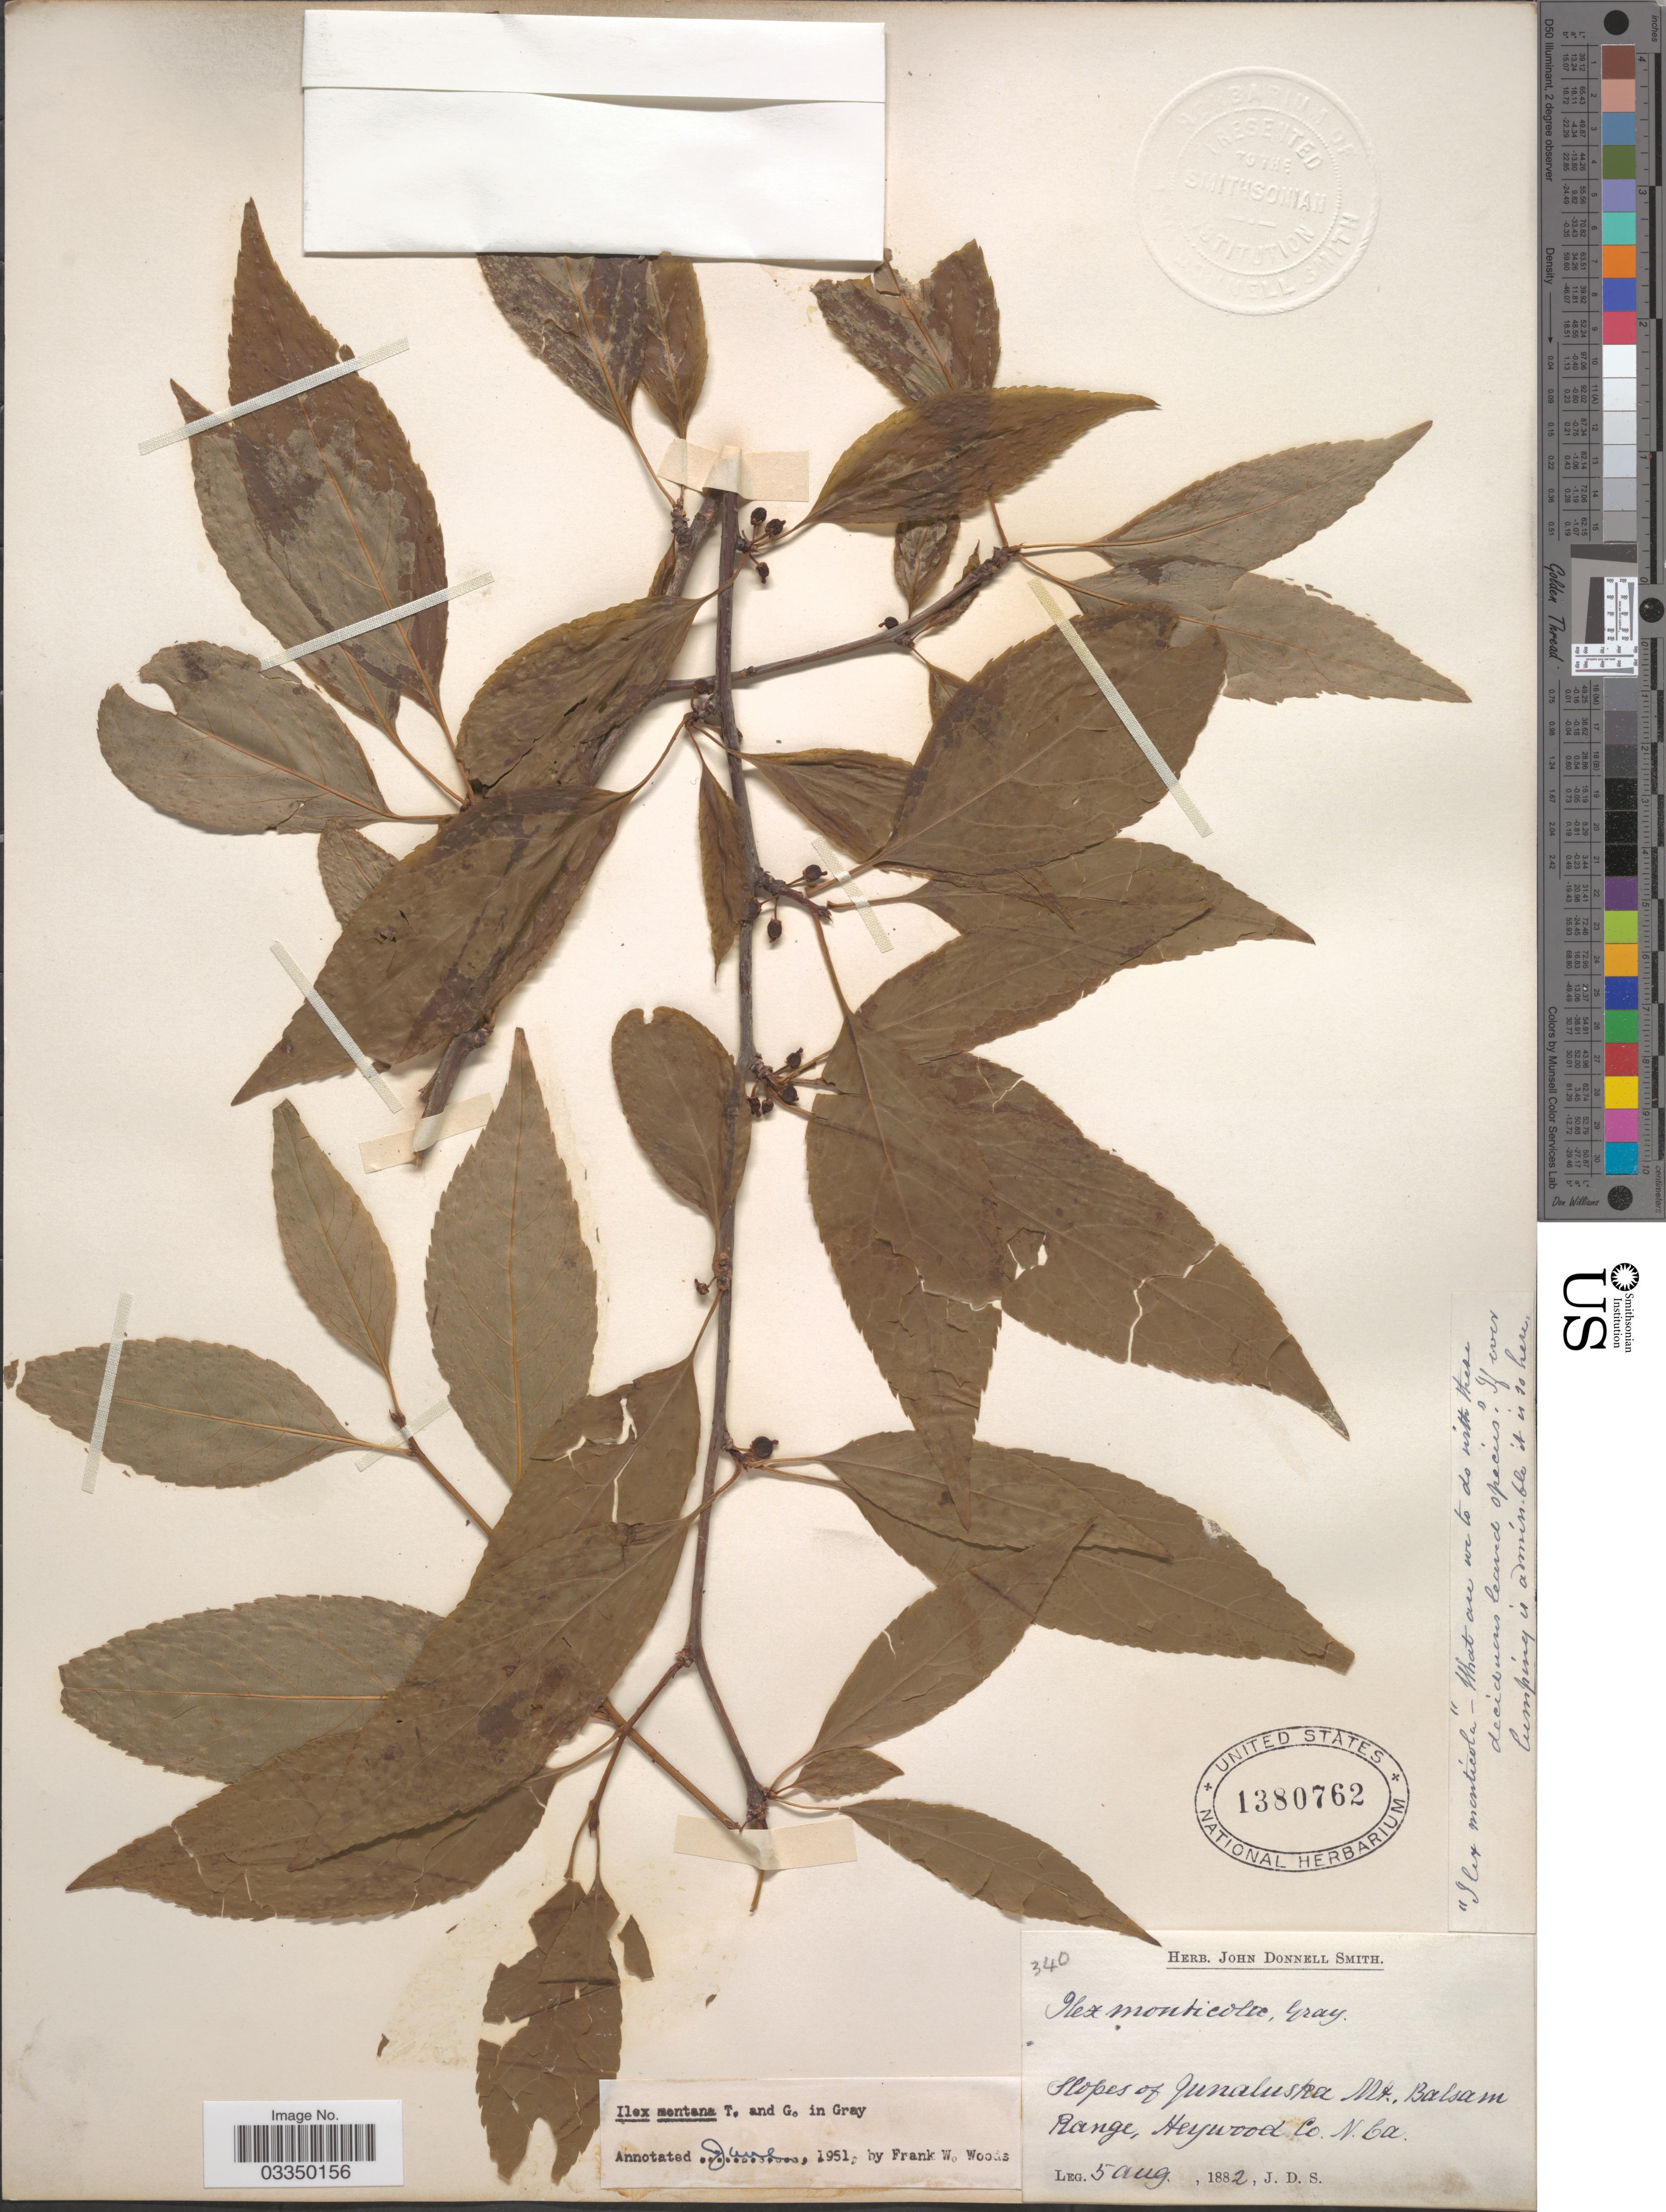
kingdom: Plantae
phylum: Tracheophyta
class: Magnoliopsida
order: Aquifoliales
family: Aquifoliaceae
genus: Ilex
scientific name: Ilex montana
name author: Torr. & A. Gray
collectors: J. Donnell Smith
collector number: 340?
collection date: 1882-08-05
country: United States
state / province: North Carolina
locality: Slopes of Junaluska. Mt. Balsam Range, Heywood Co.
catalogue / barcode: US 1380762